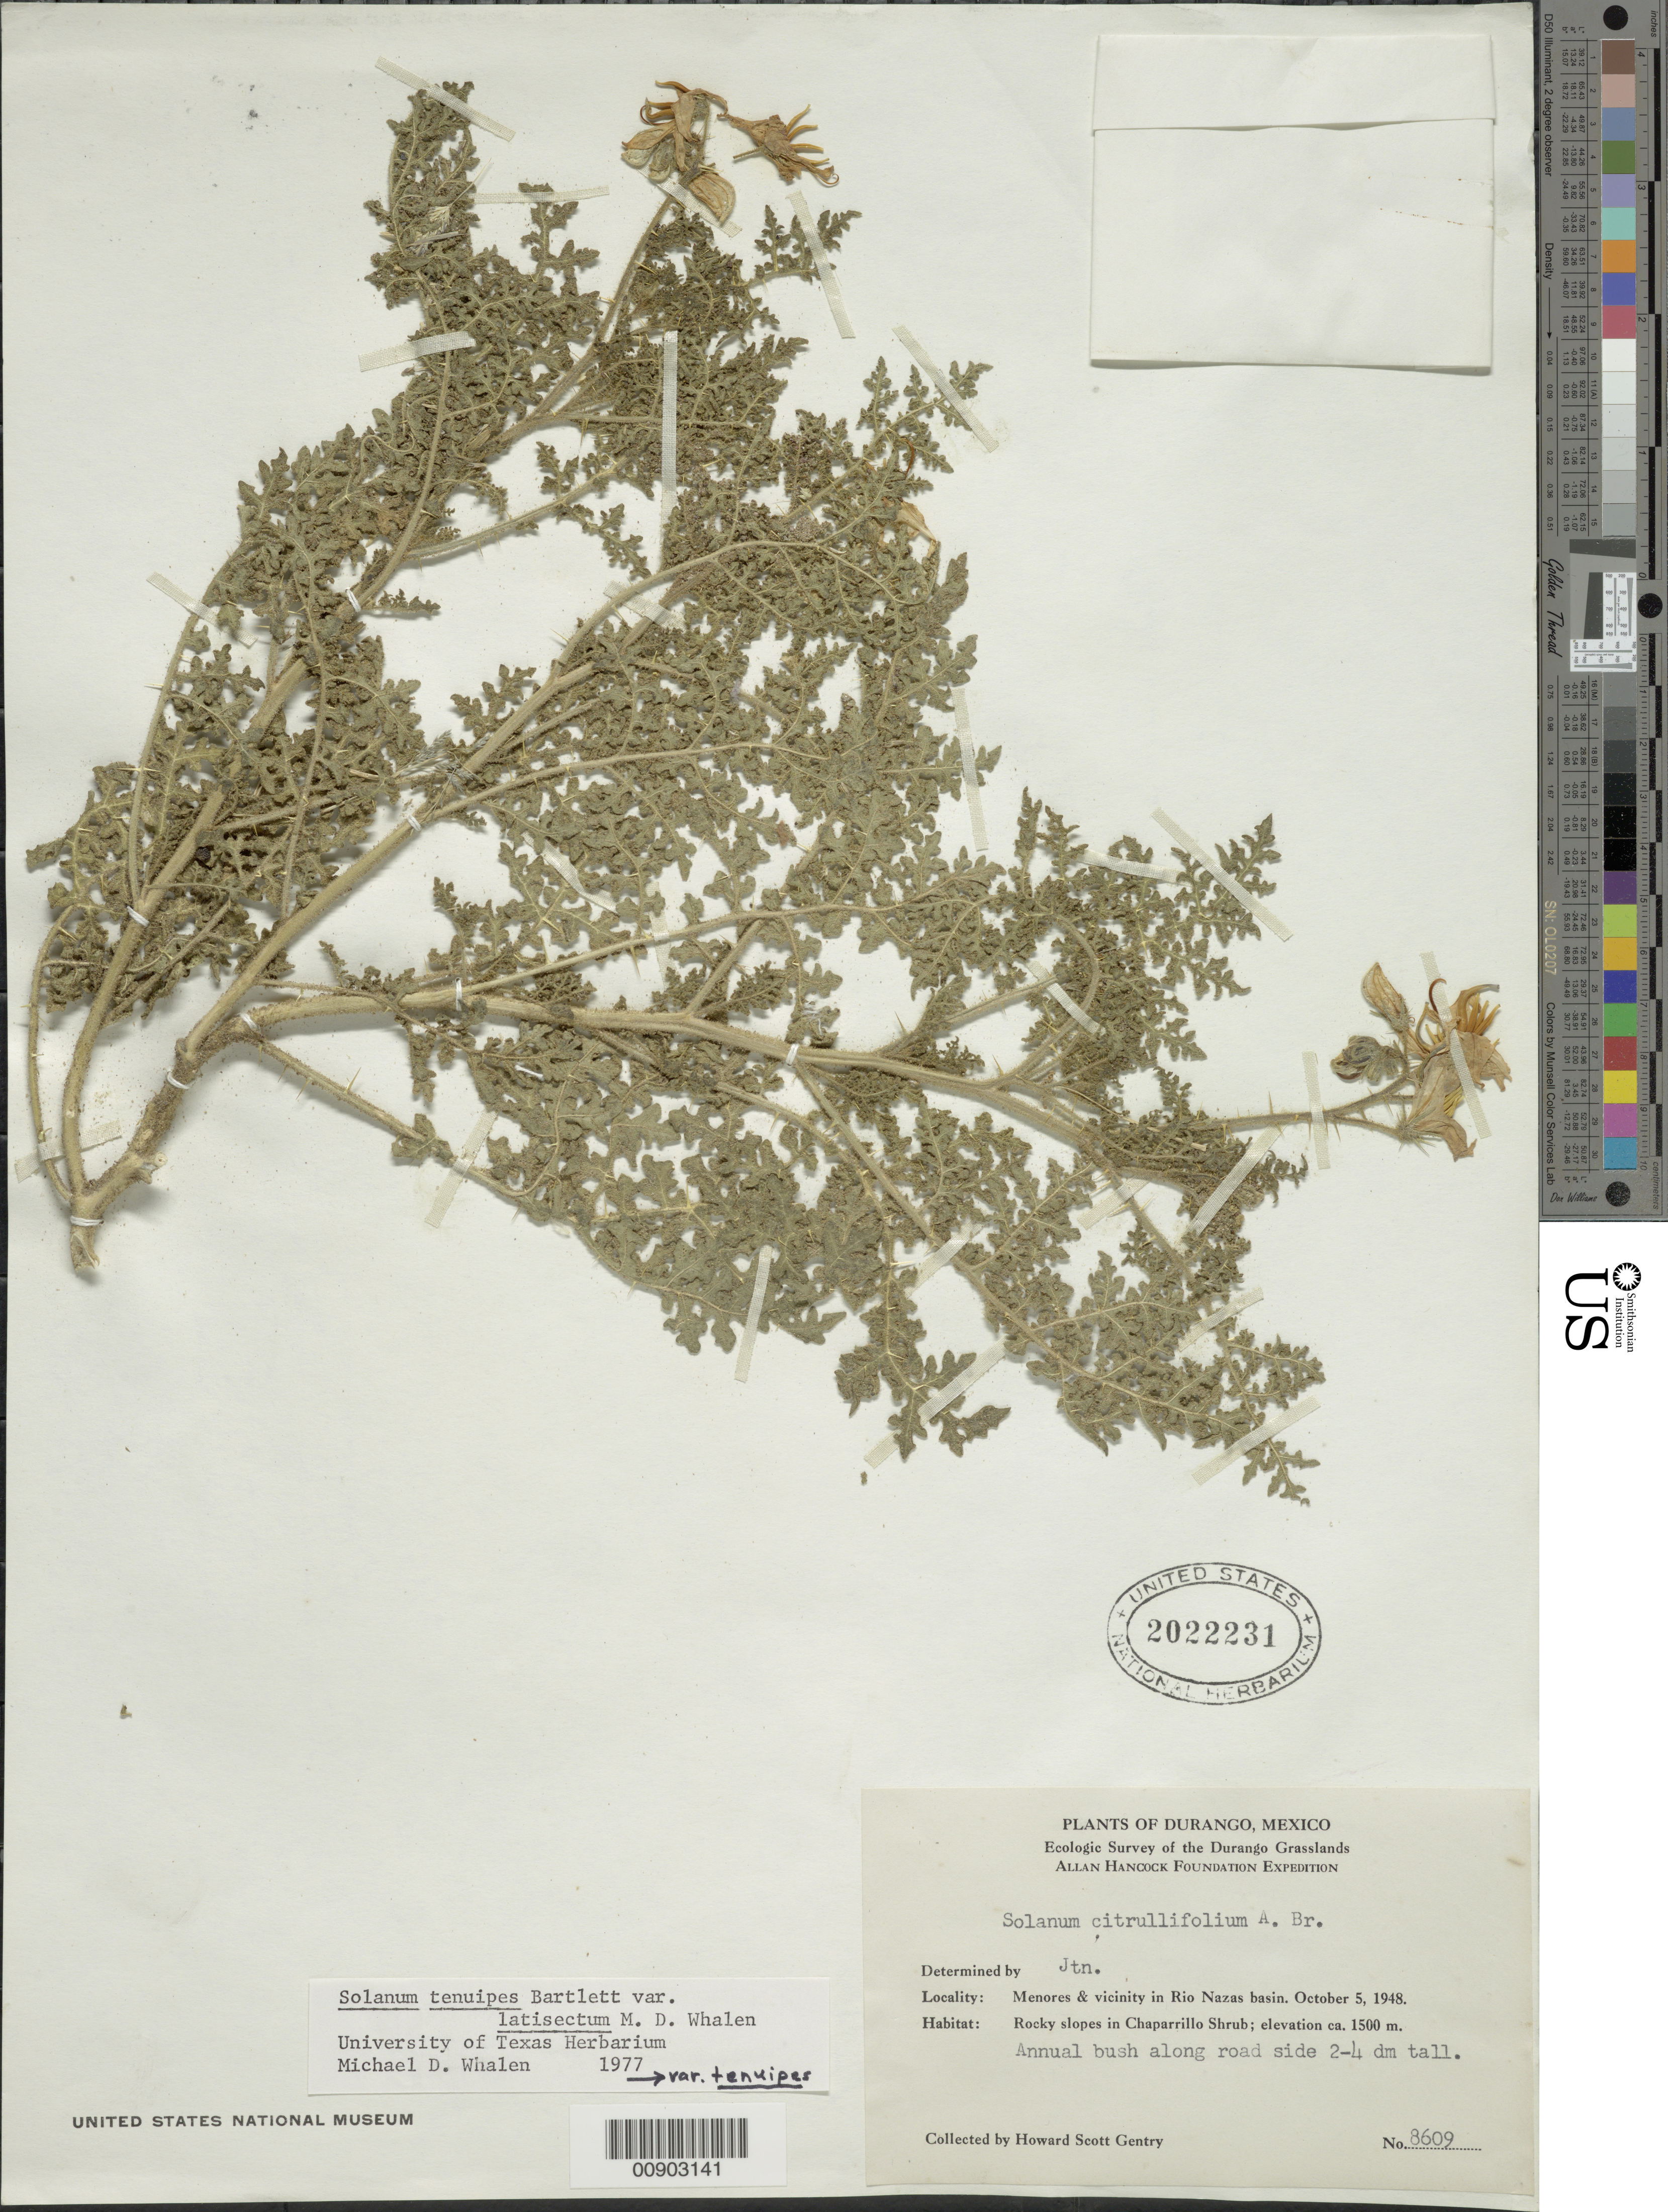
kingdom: Plantae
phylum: Tracheophyta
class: Magnoliopsida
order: Solanales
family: Solanaceae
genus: Solanum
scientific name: Solanum tenuipes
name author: Bartlett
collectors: H. S. Gentry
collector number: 8609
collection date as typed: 05 Oct 1948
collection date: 1948-10-05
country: Mexico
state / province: Durango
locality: Menores and vicinity in Río Nazas basin. Durango.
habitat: Rocky slopes in Chaparrillo shrub. Along road side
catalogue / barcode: US 2022231